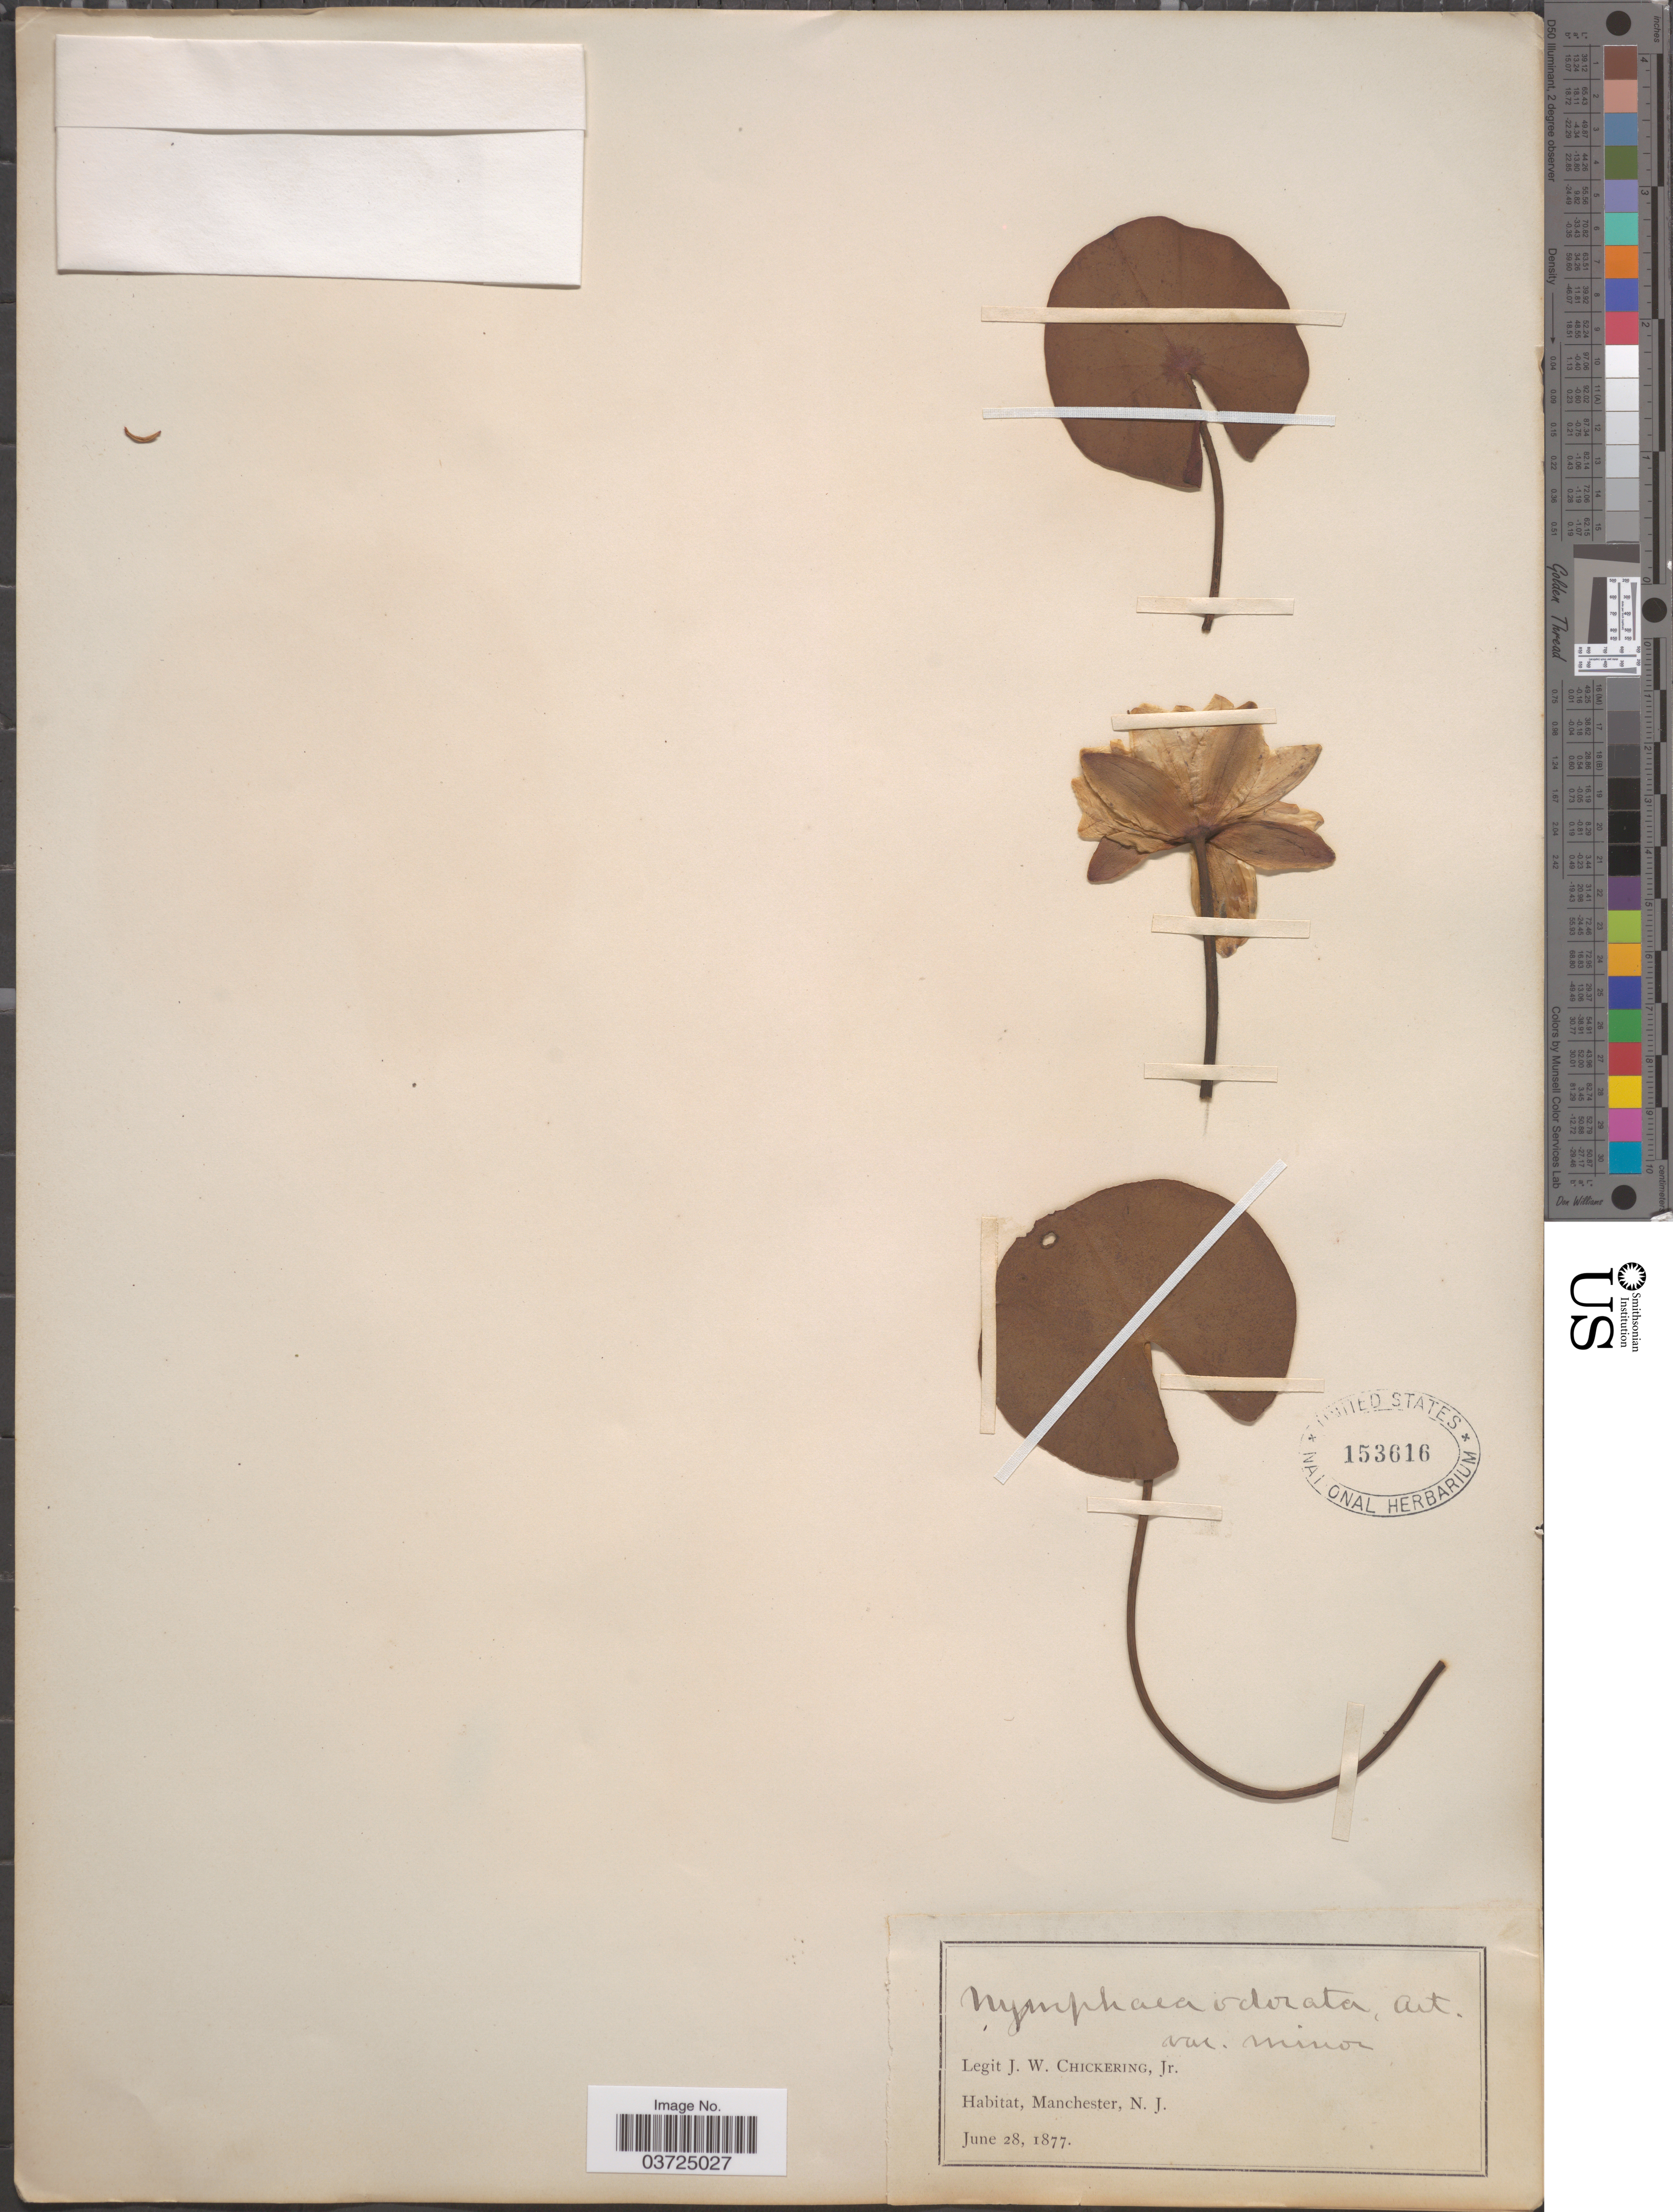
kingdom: Plantae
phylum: Tracheophyta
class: Magnoliopsida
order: Nymphaeales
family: Nymphaeaceae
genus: Nymphaea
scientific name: Nymphaea odorata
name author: Aiton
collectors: J. W. Chickering Jr.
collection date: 1877-06-28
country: United States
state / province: New Jersey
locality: Manchester.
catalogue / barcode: US 153616